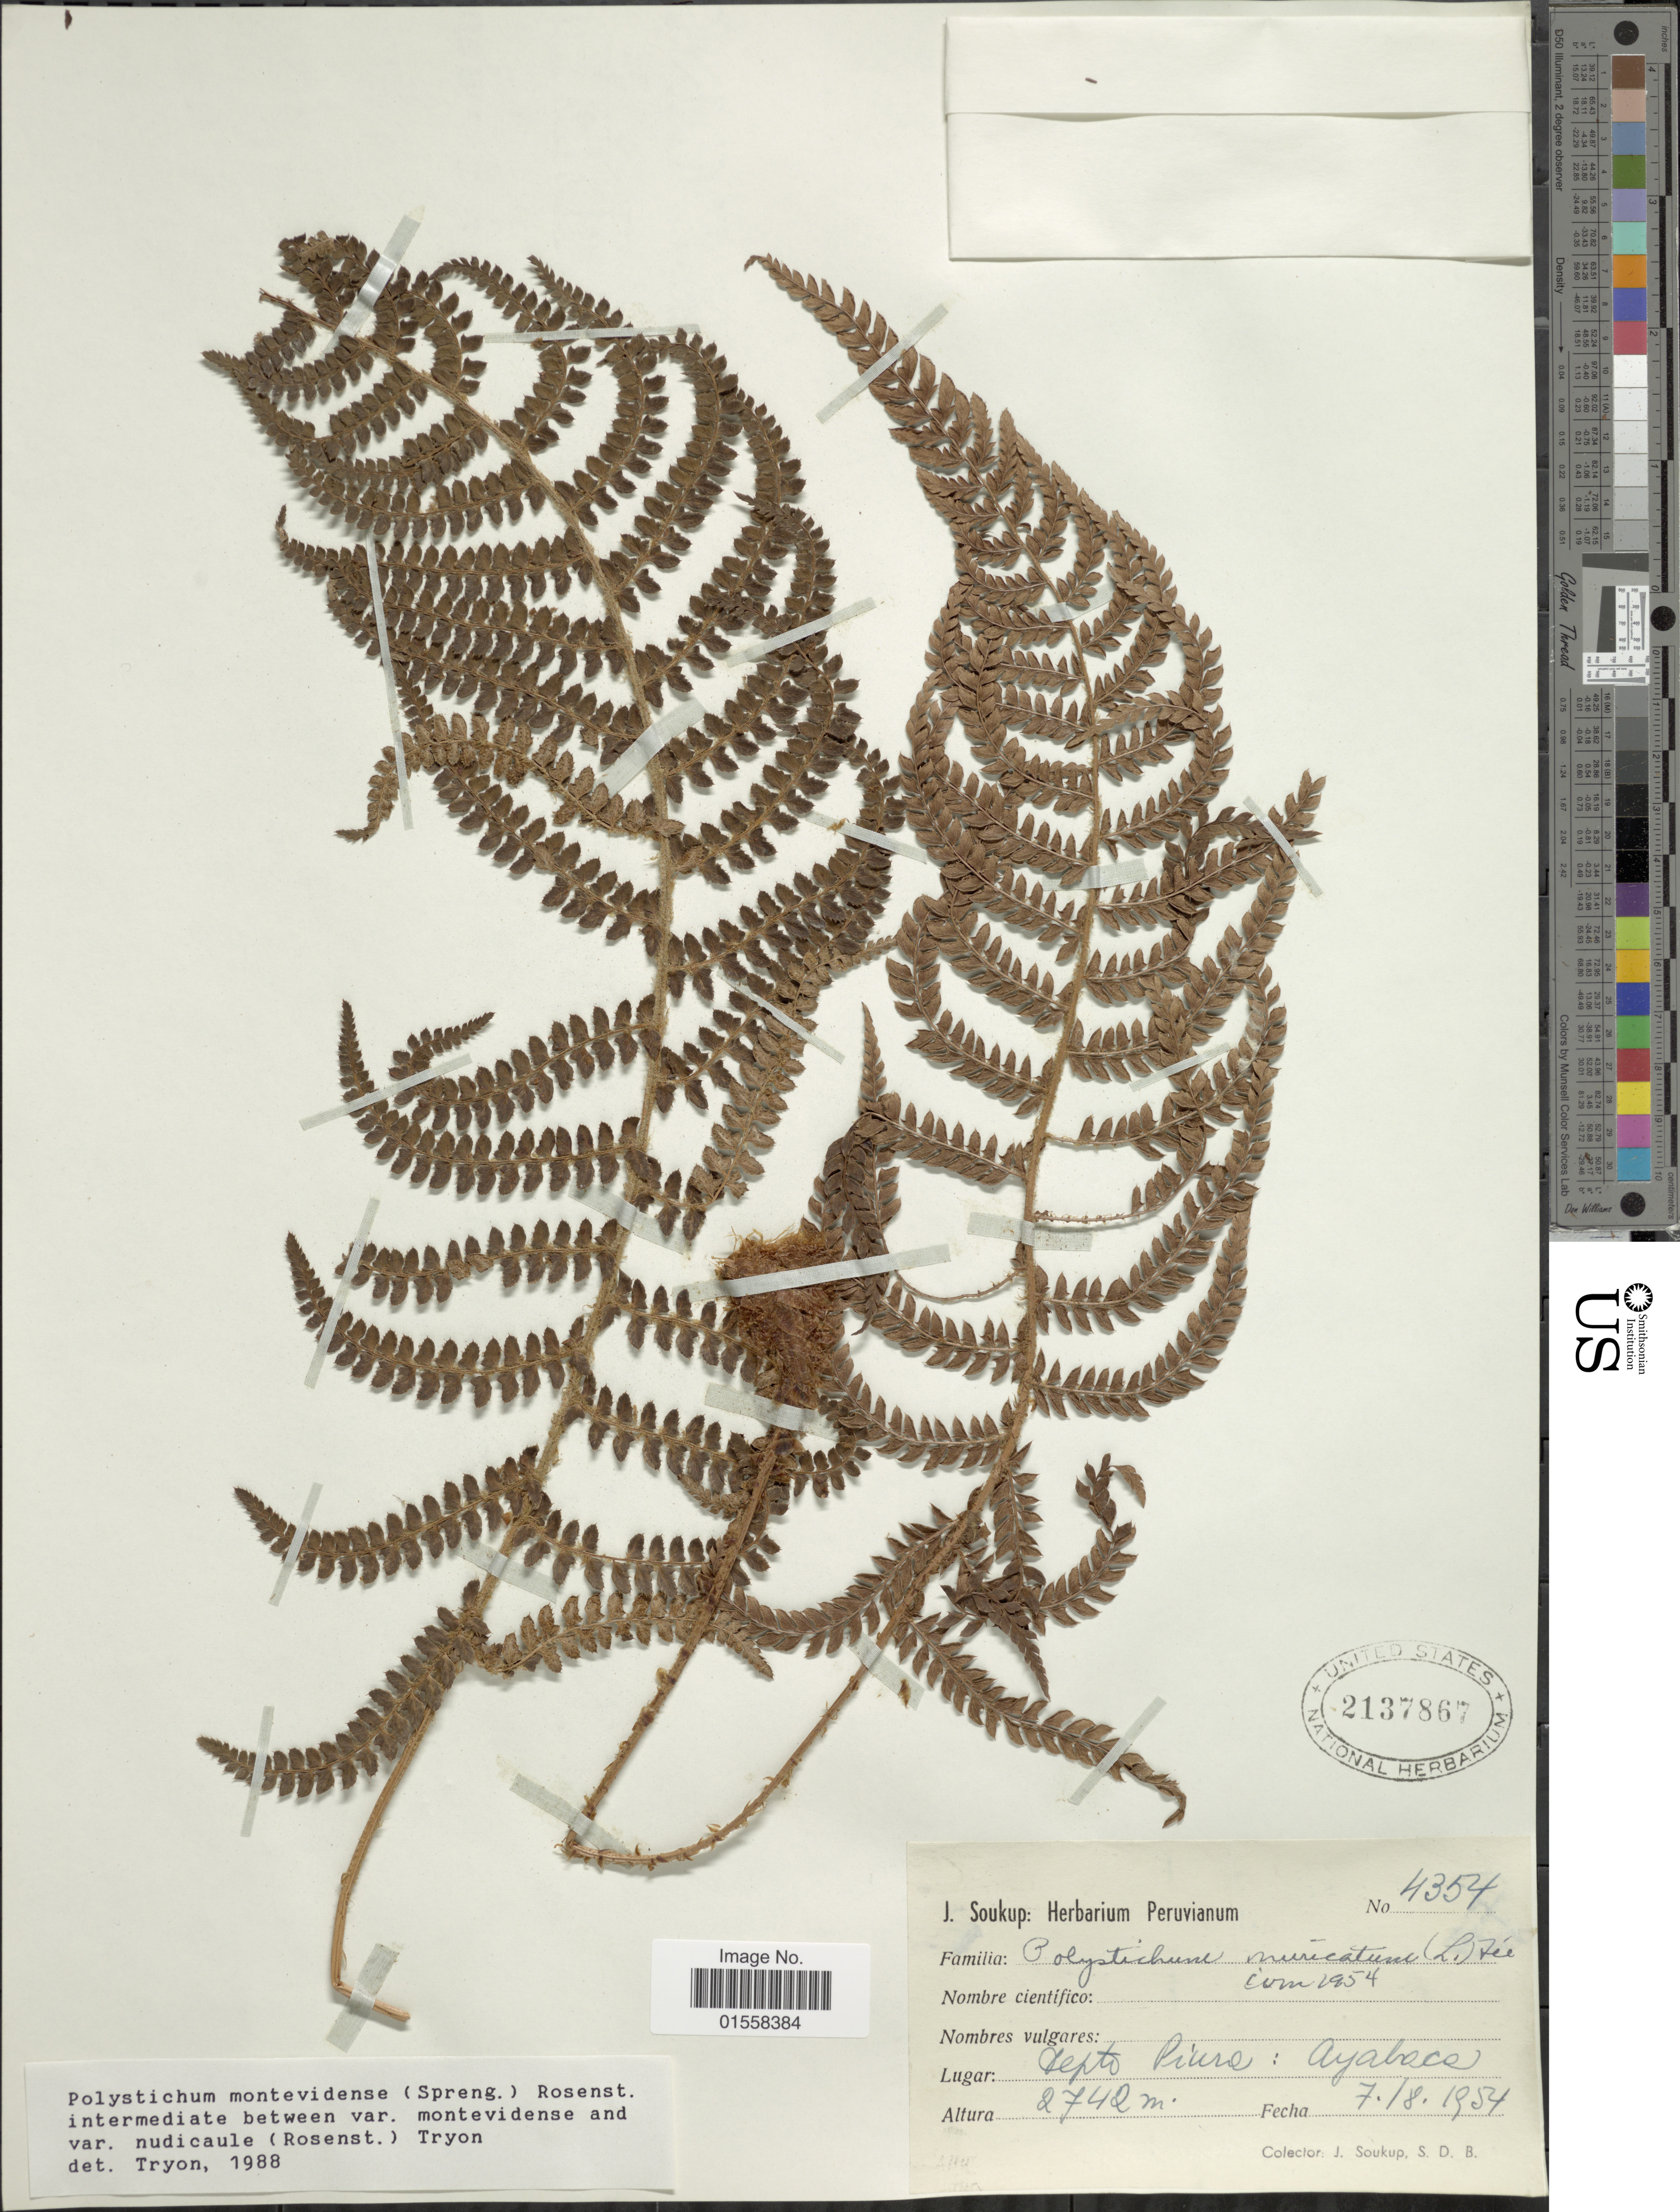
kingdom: Plantae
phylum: Tracheophyta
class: Polypodiopsida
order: Polypodiales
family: Dryopteridaceae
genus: Polystichum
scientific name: Polystichum montevidense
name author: (Spreng.) Rosenst.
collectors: J. Soukup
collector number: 4354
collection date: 1954-08-07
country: Peru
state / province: Piura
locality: Ayabaca, Depto. Piura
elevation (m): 2742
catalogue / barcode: US 2137867